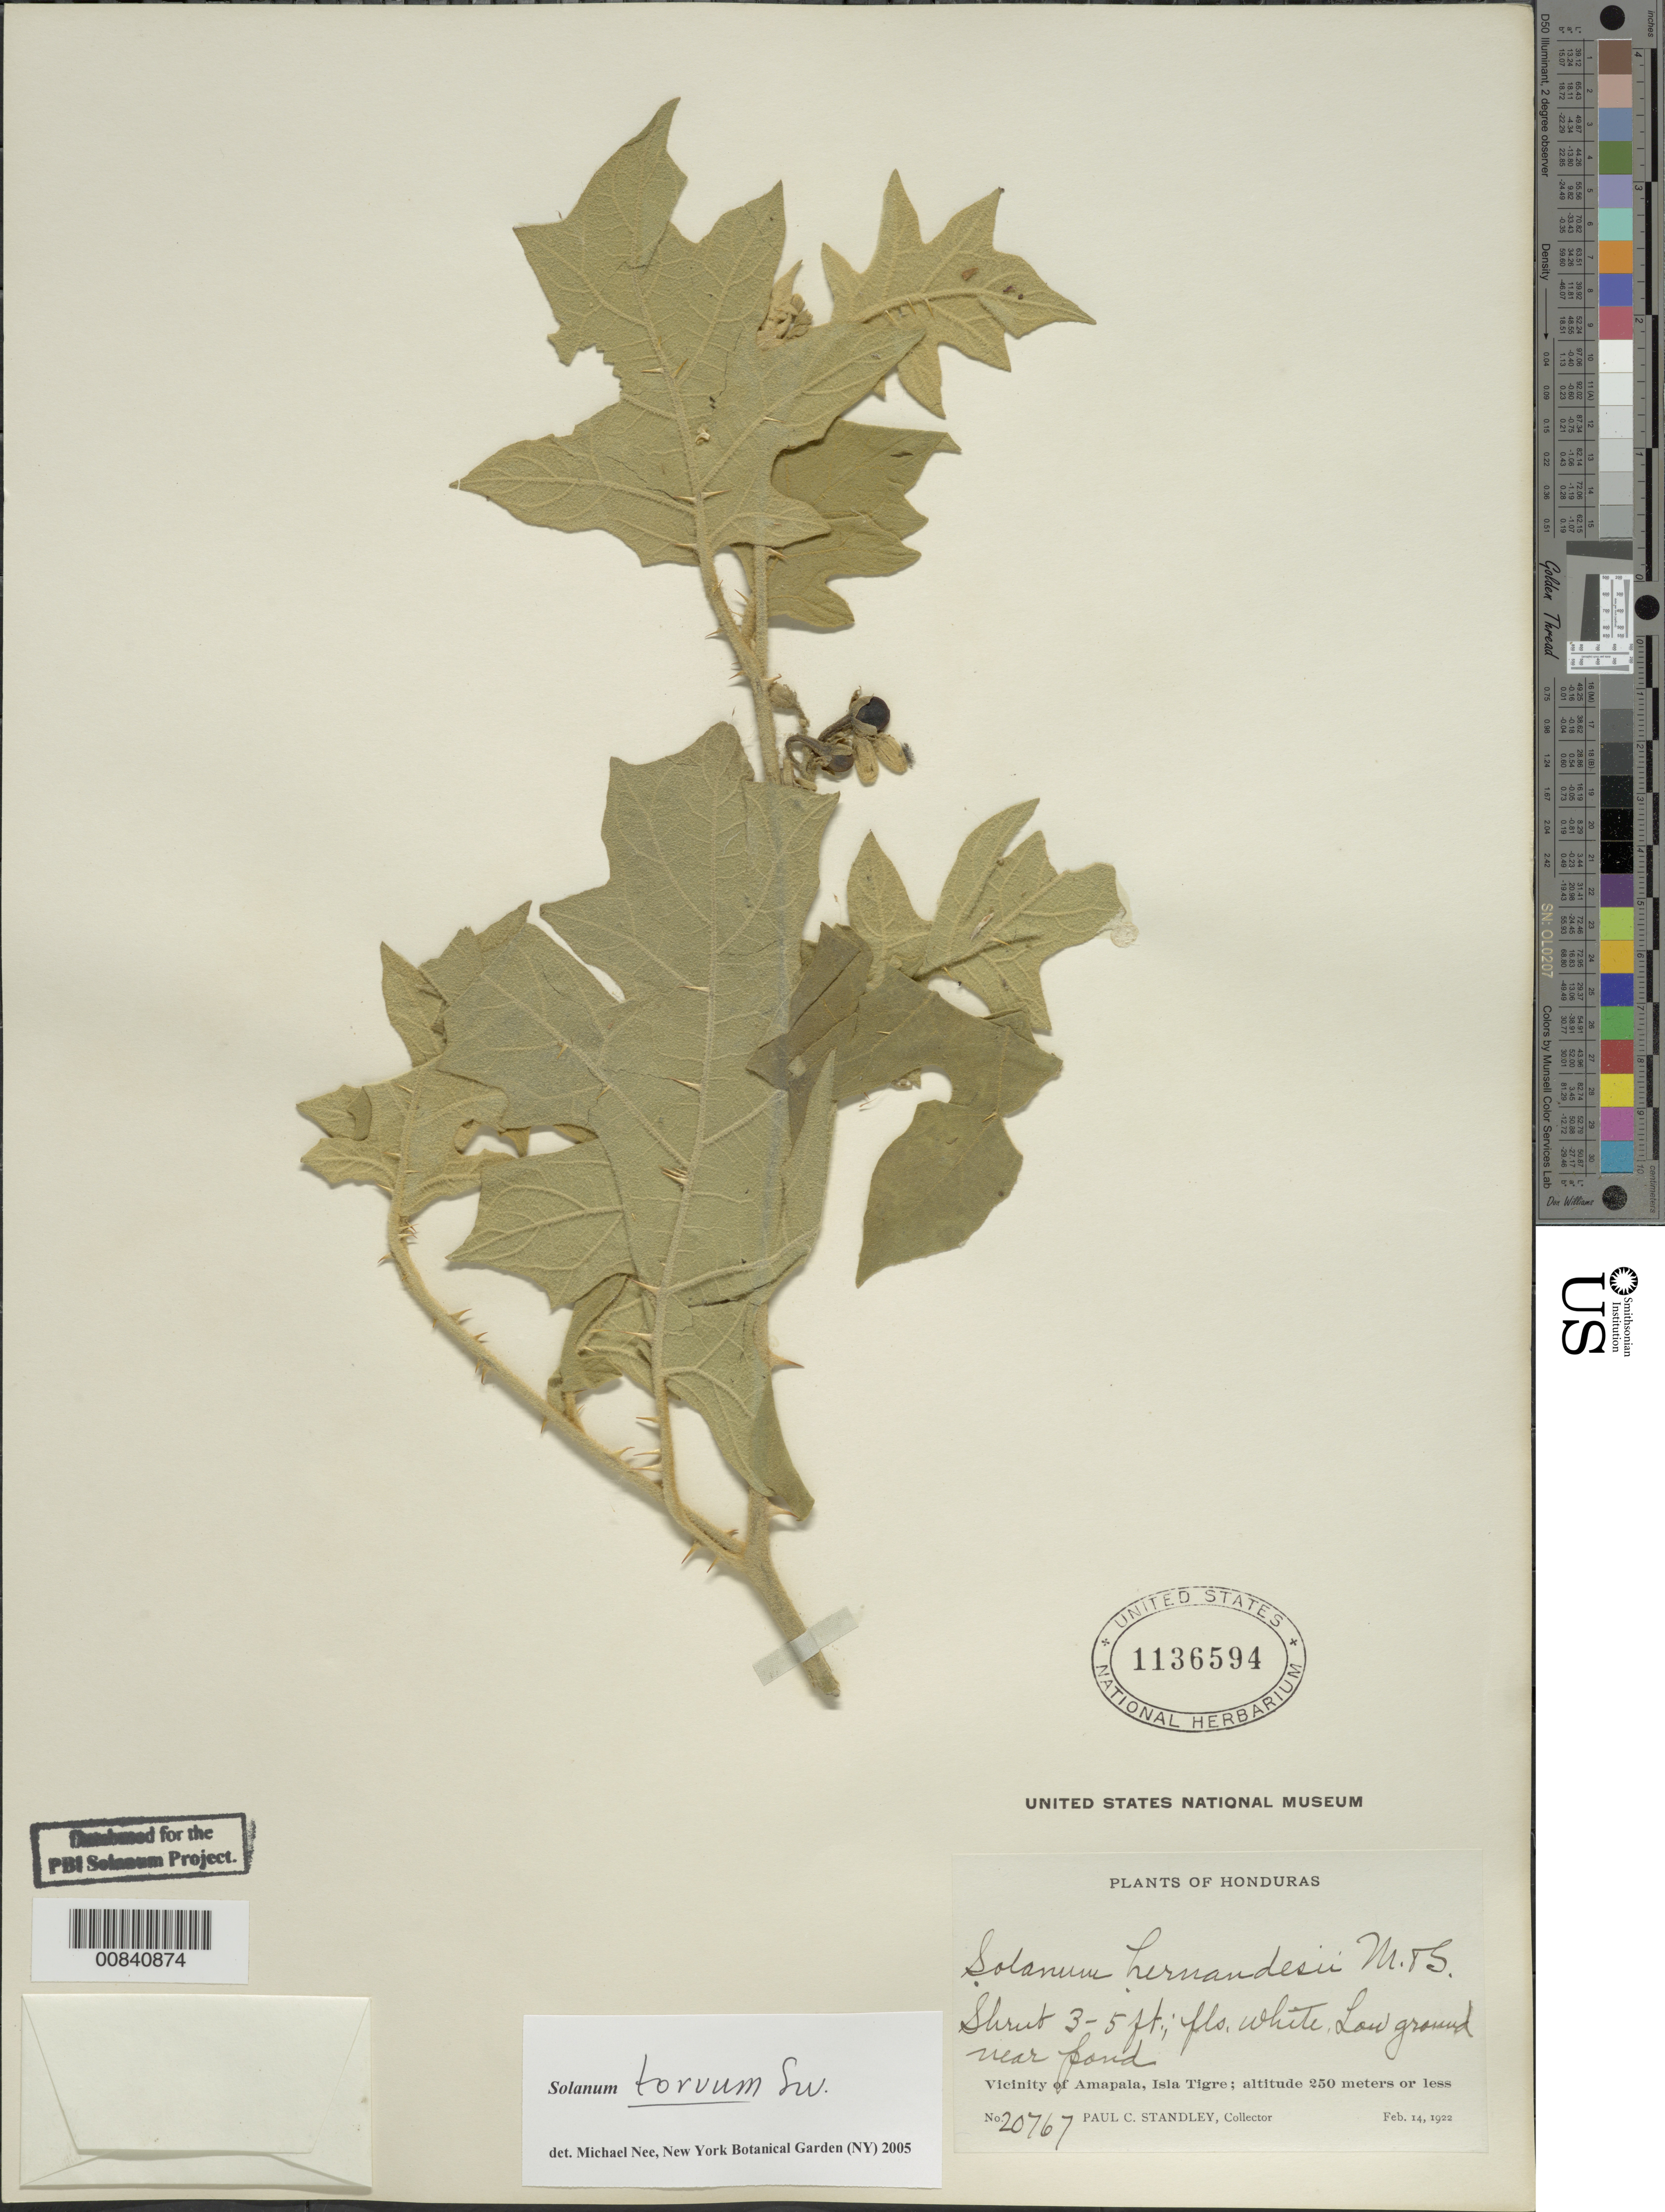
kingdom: Plantae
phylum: Tracheophyta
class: Magnoliopsida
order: Solanales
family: Solanaceae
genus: Solanum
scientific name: Solanum torvum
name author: Sw.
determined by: Nee, Michael H.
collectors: P. C. Standley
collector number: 20767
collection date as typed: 14 Feb 1922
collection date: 1922-02-14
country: Honduras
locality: Vicinity of Amapala, Isla Tigre.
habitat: Low ground near pond.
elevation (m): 250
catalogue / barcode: US 1136594